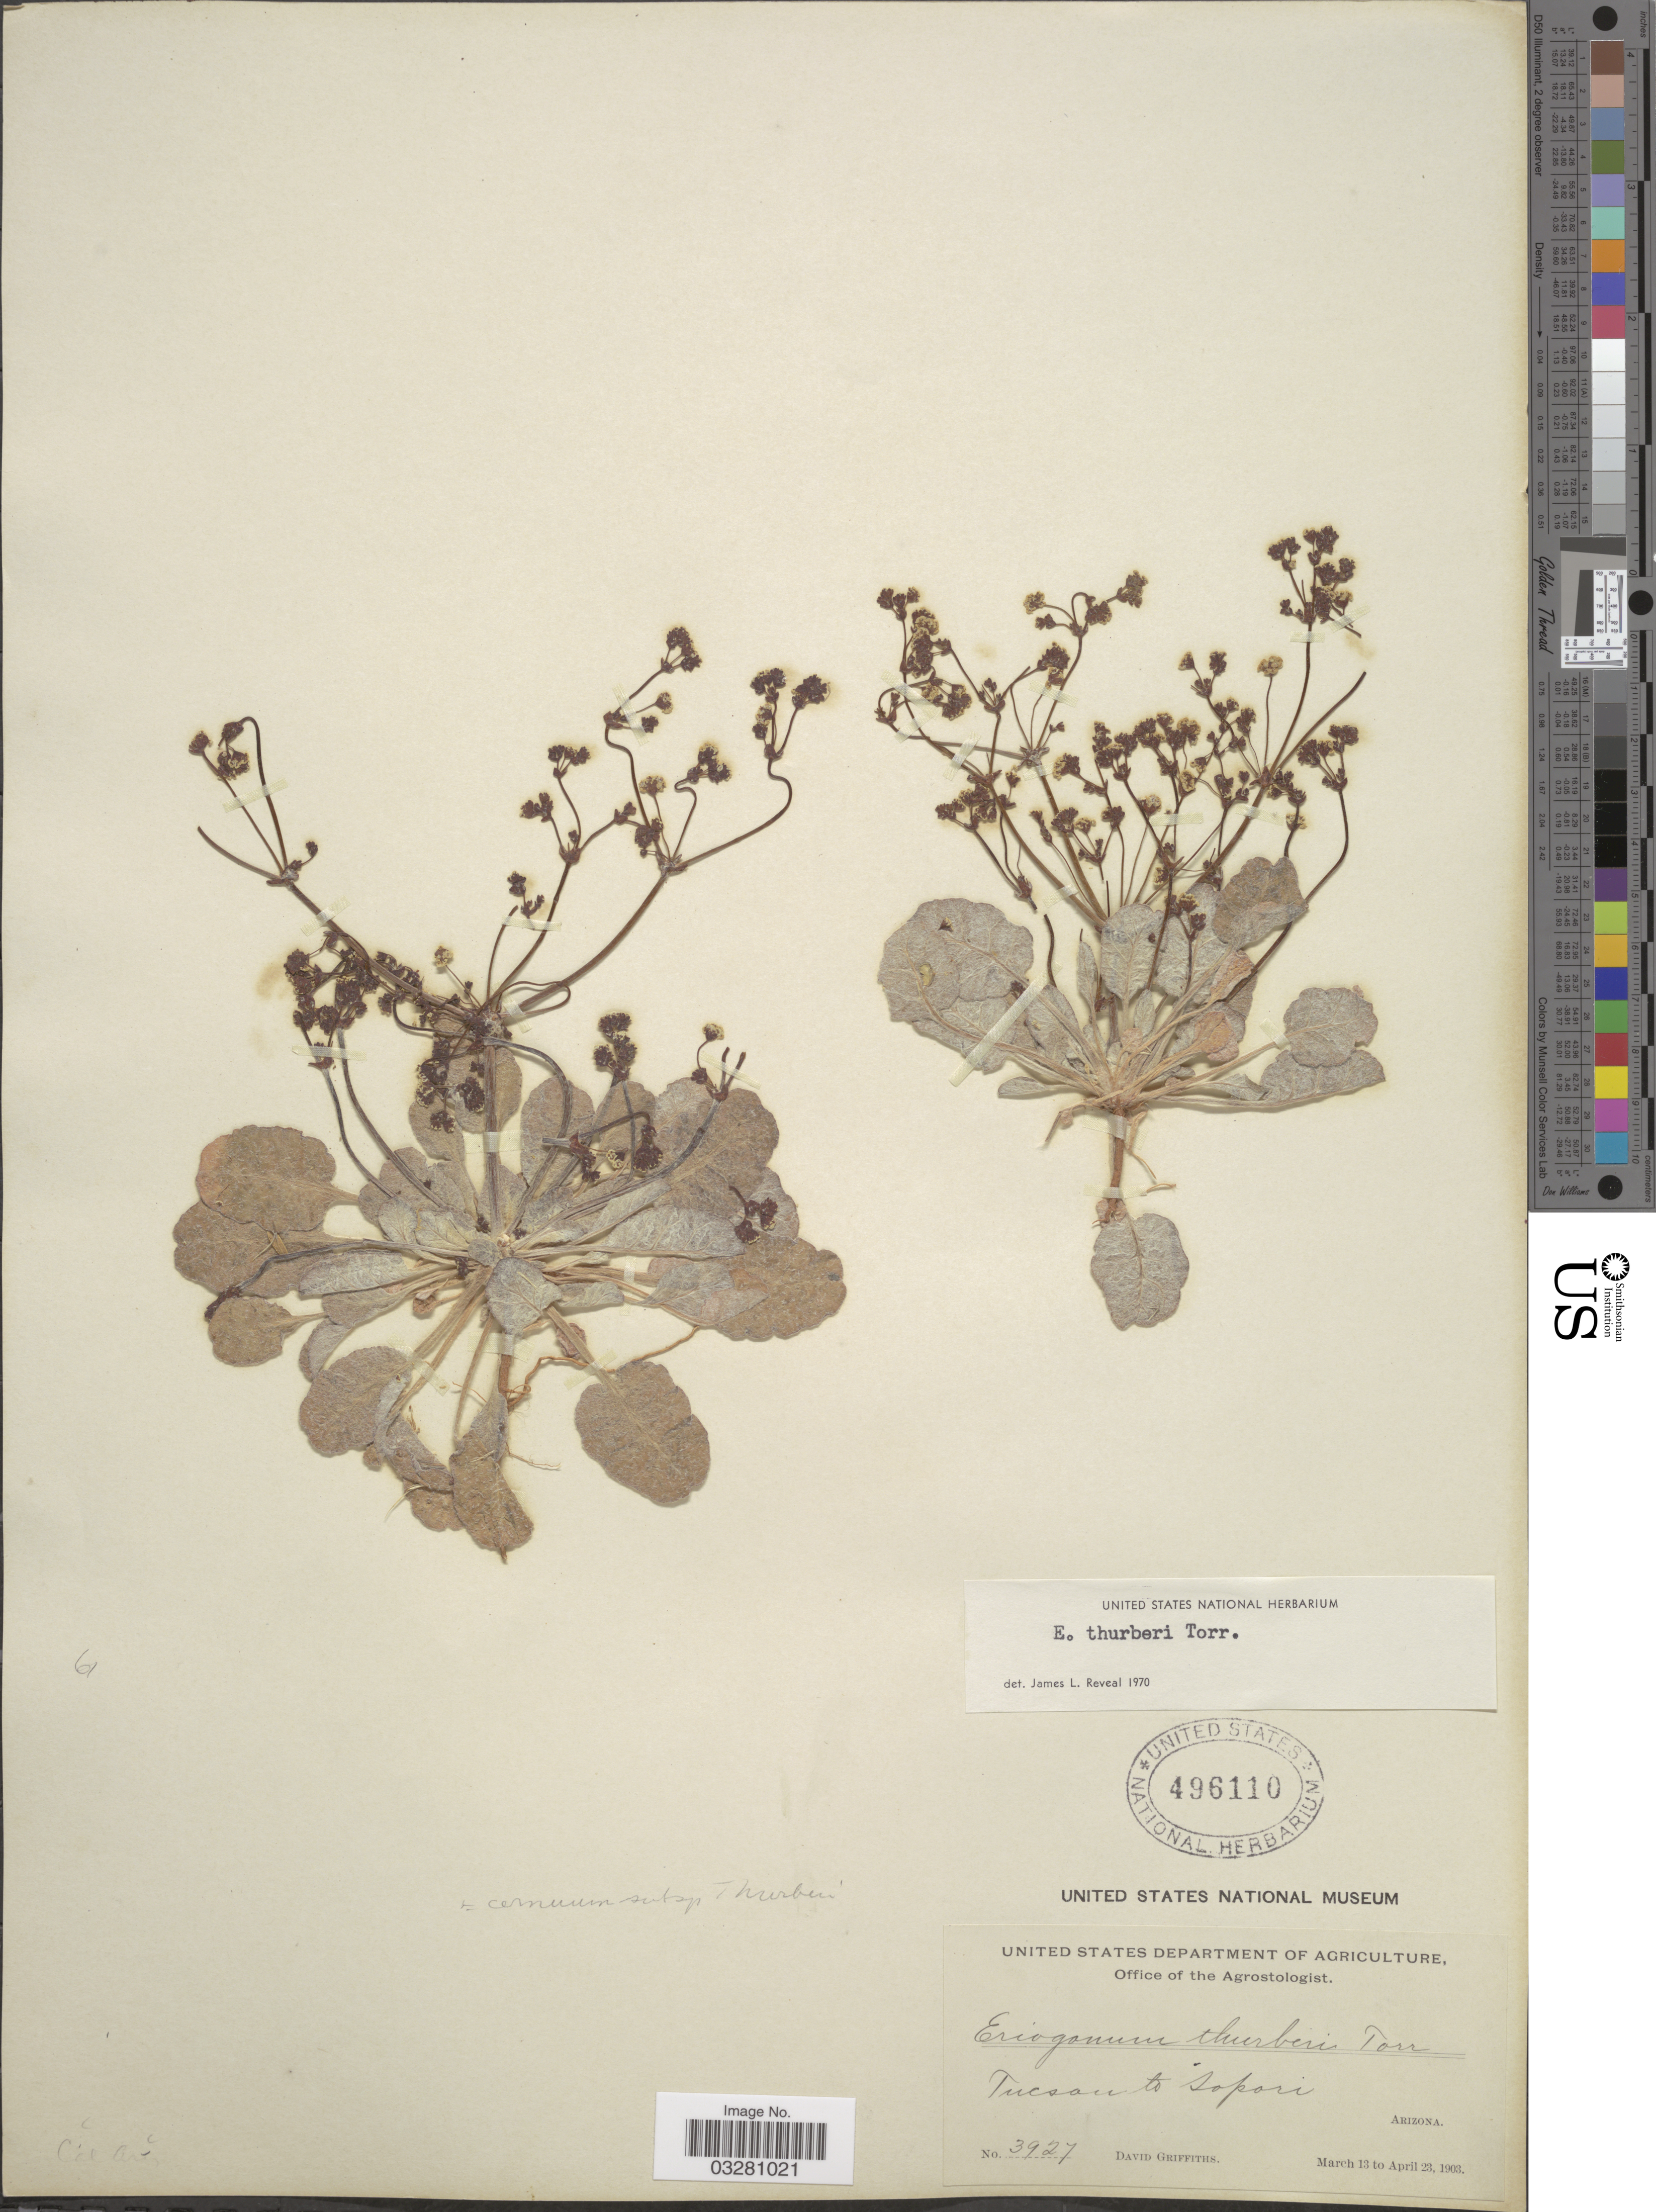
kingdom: Plantae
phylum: Tracheophyta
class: Magnoliopsida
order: Caryophyllales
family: Polygonaceae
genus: Eriogonum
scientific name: Eriogonum thurberi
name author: Torr.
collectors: D. Griffiths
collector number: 3927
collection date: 1903-03-13/1903-04-23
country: United States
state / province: Arizona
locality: Tucson to Sopori.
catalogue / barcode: US 496110